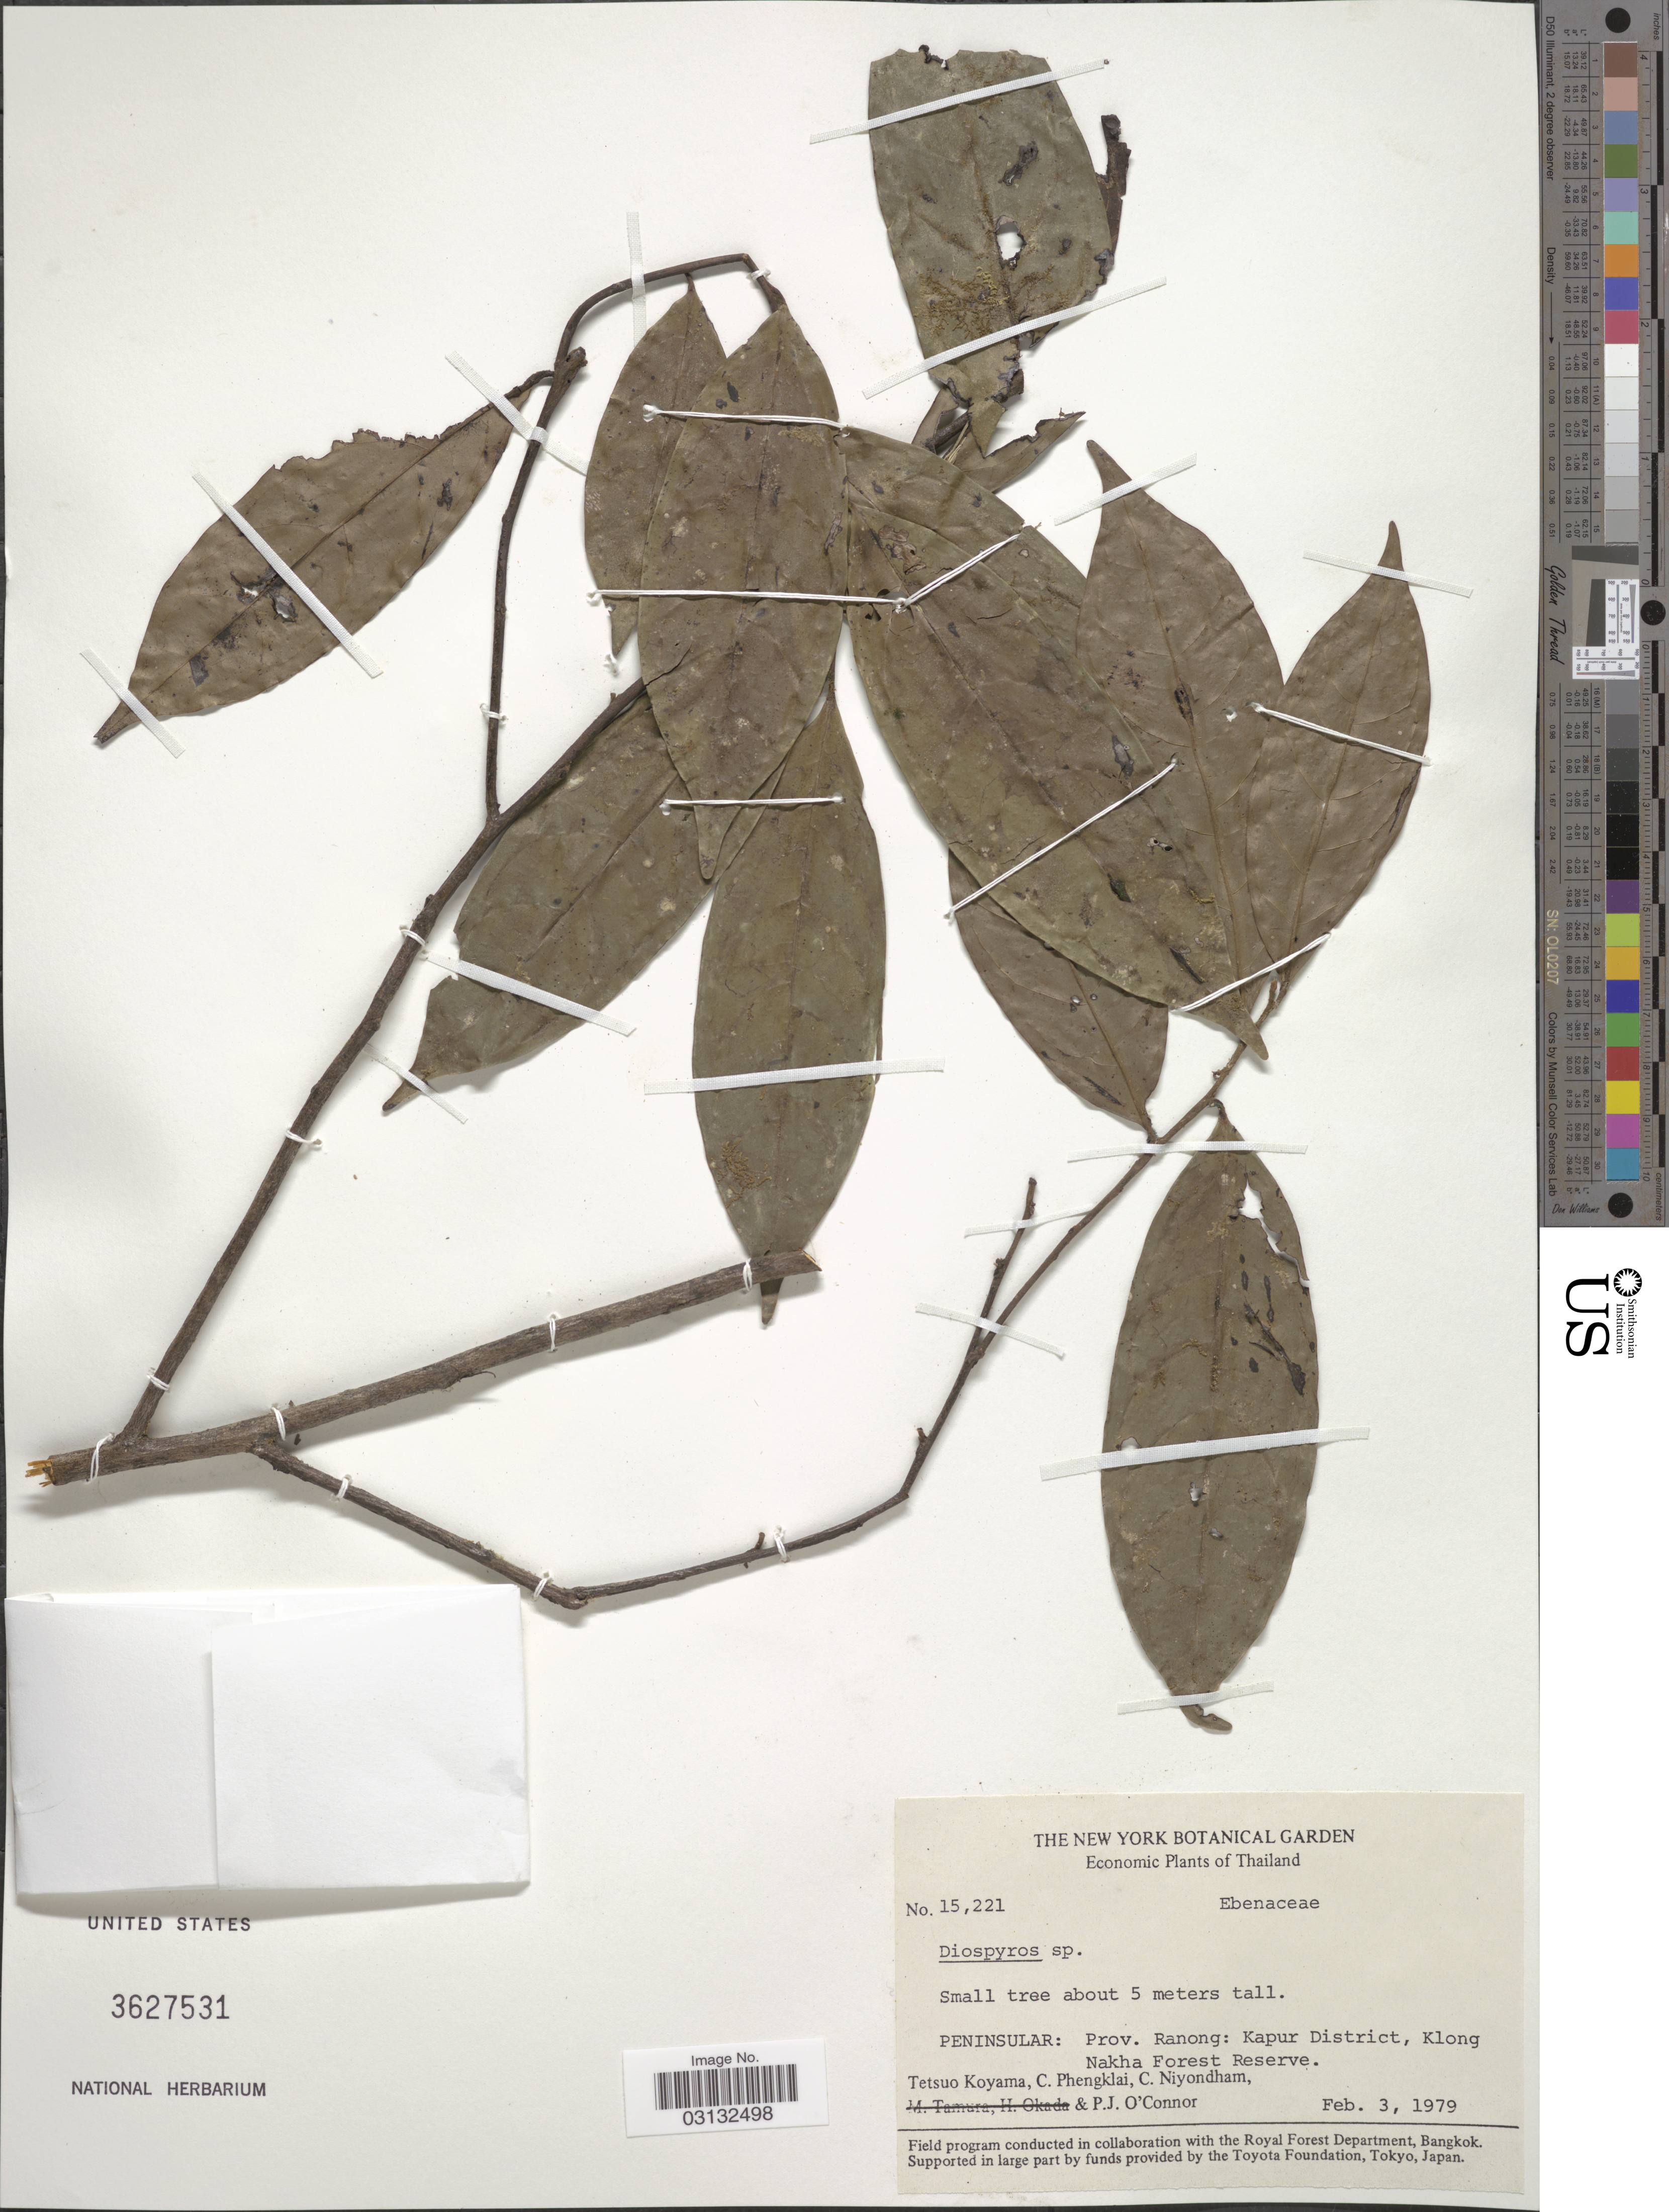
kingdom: Plantae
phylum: Tracheophyta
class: Magnoliopsida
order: Ericales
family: Ebenaceae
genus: Diospyros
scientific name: Diospyros sp.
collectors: T. Koyama, C. Phengklai, C. Niyondham & P. O'Connor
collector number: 15221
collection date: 1979-02-03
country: Thailand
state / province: Ranong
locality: Peninsular: Kapur District, Klong Nakha Forest Reserve.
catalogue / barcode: US 3627531